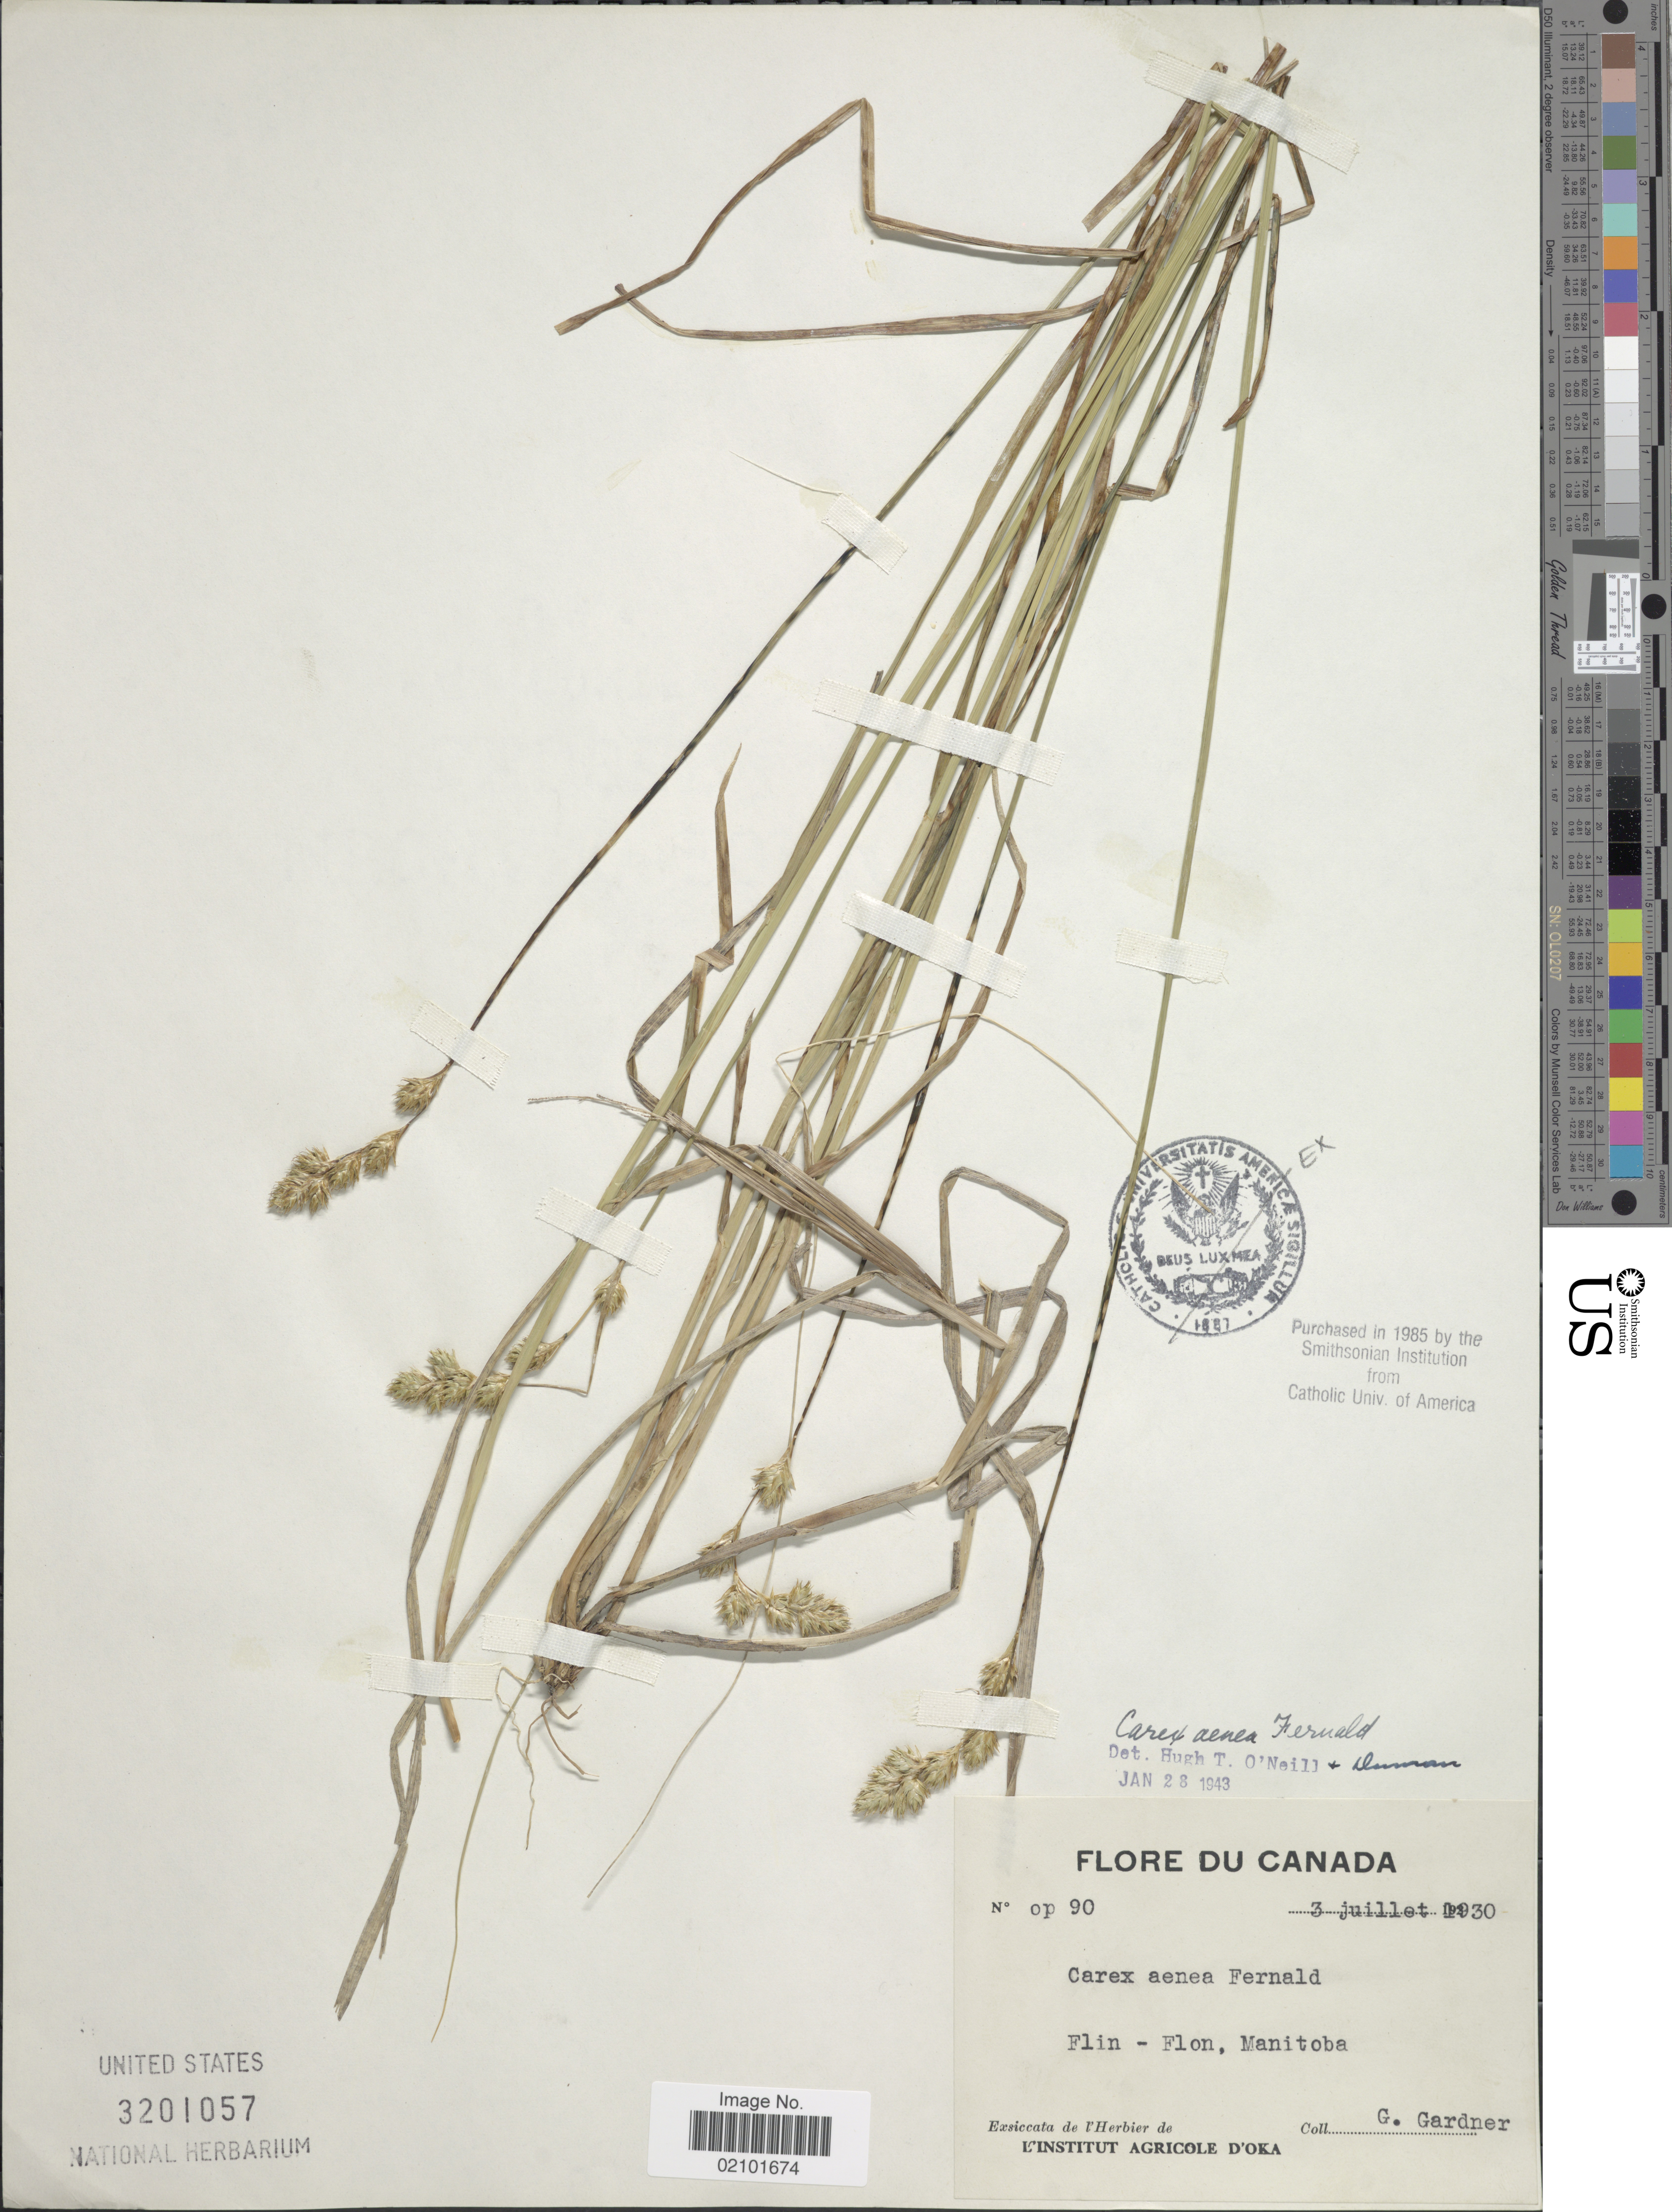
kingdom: Plantae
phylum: Tracheophyta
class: Liliopsida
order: Poales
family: Cyperaceae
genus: Carex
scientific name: Carex foenea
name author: Willd.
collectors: G. Gardner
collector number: op 90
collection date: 1930-07-03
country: Canada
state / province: Manitoba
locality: Flin - Flon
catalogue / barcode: US 3201057